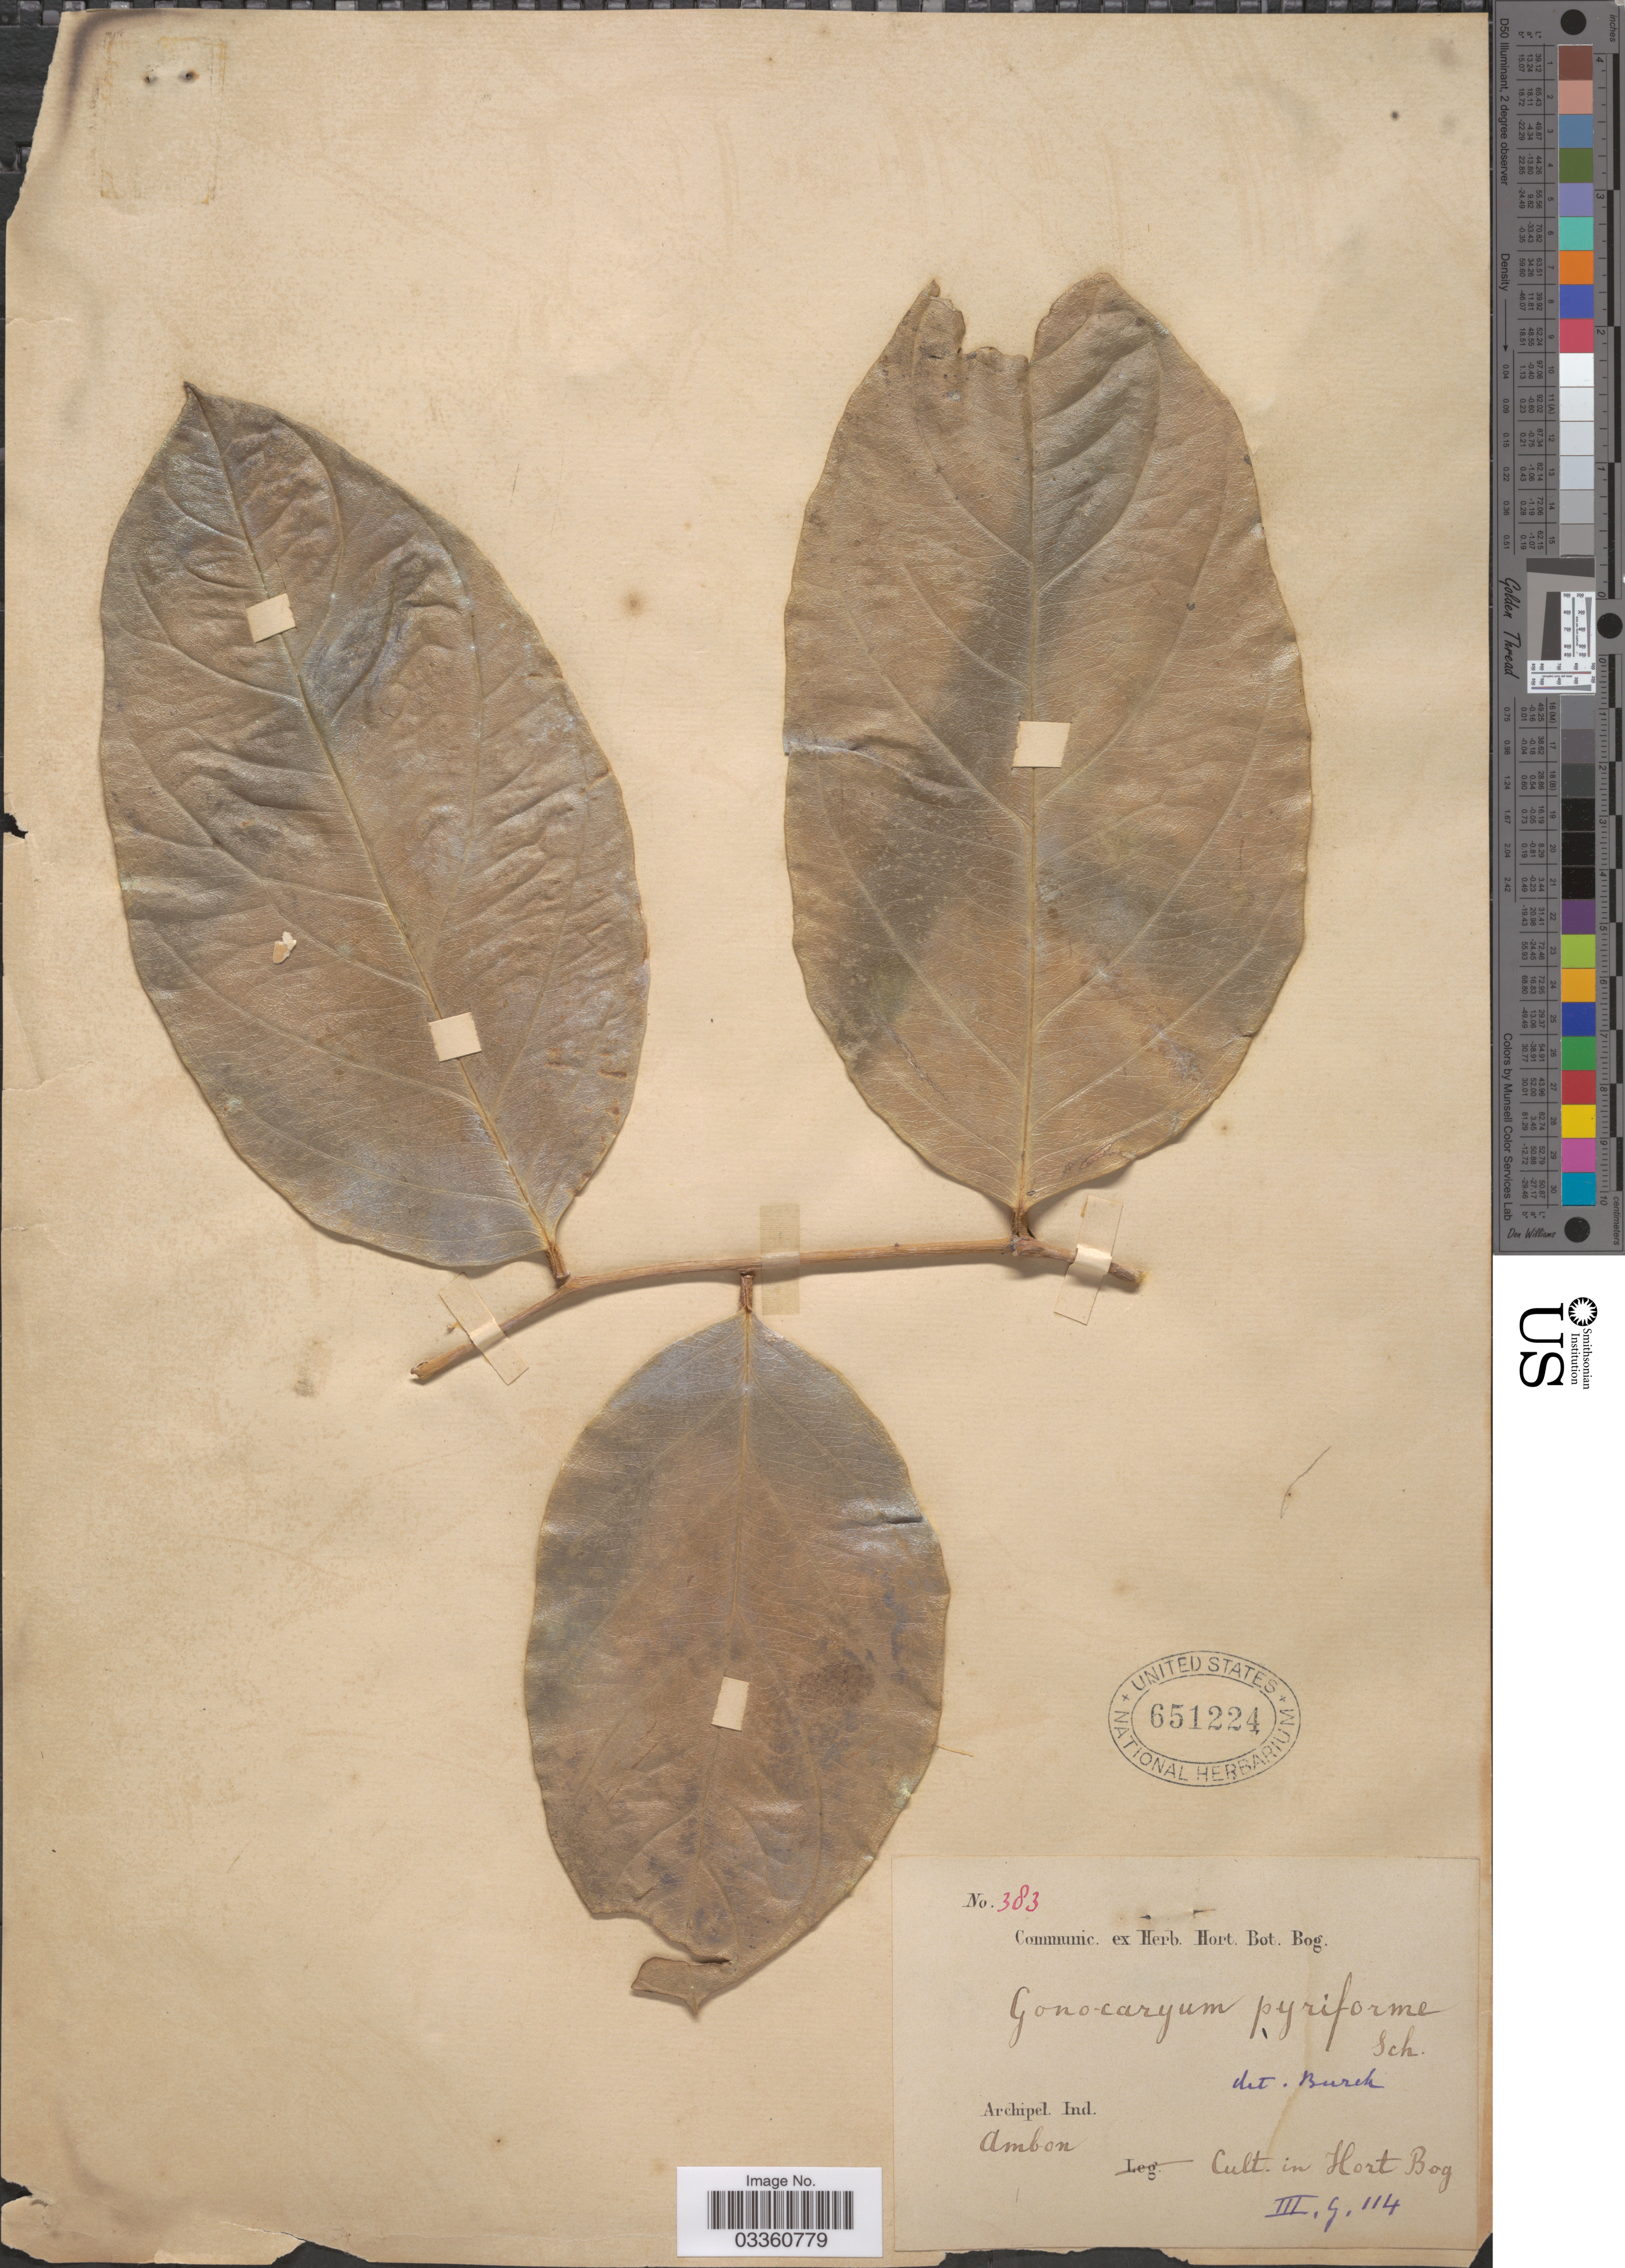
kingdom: Plantae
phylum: Tracheophyta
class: Magnoliopsida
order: Cardiopteridales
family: Cardiopteridaceae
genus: Gonocaryum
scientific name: Gonocaryum litorale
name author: (Blume) Sleumer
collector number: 383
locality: Cult. in Hort Bog. III,G,114.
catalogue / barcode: US 651224